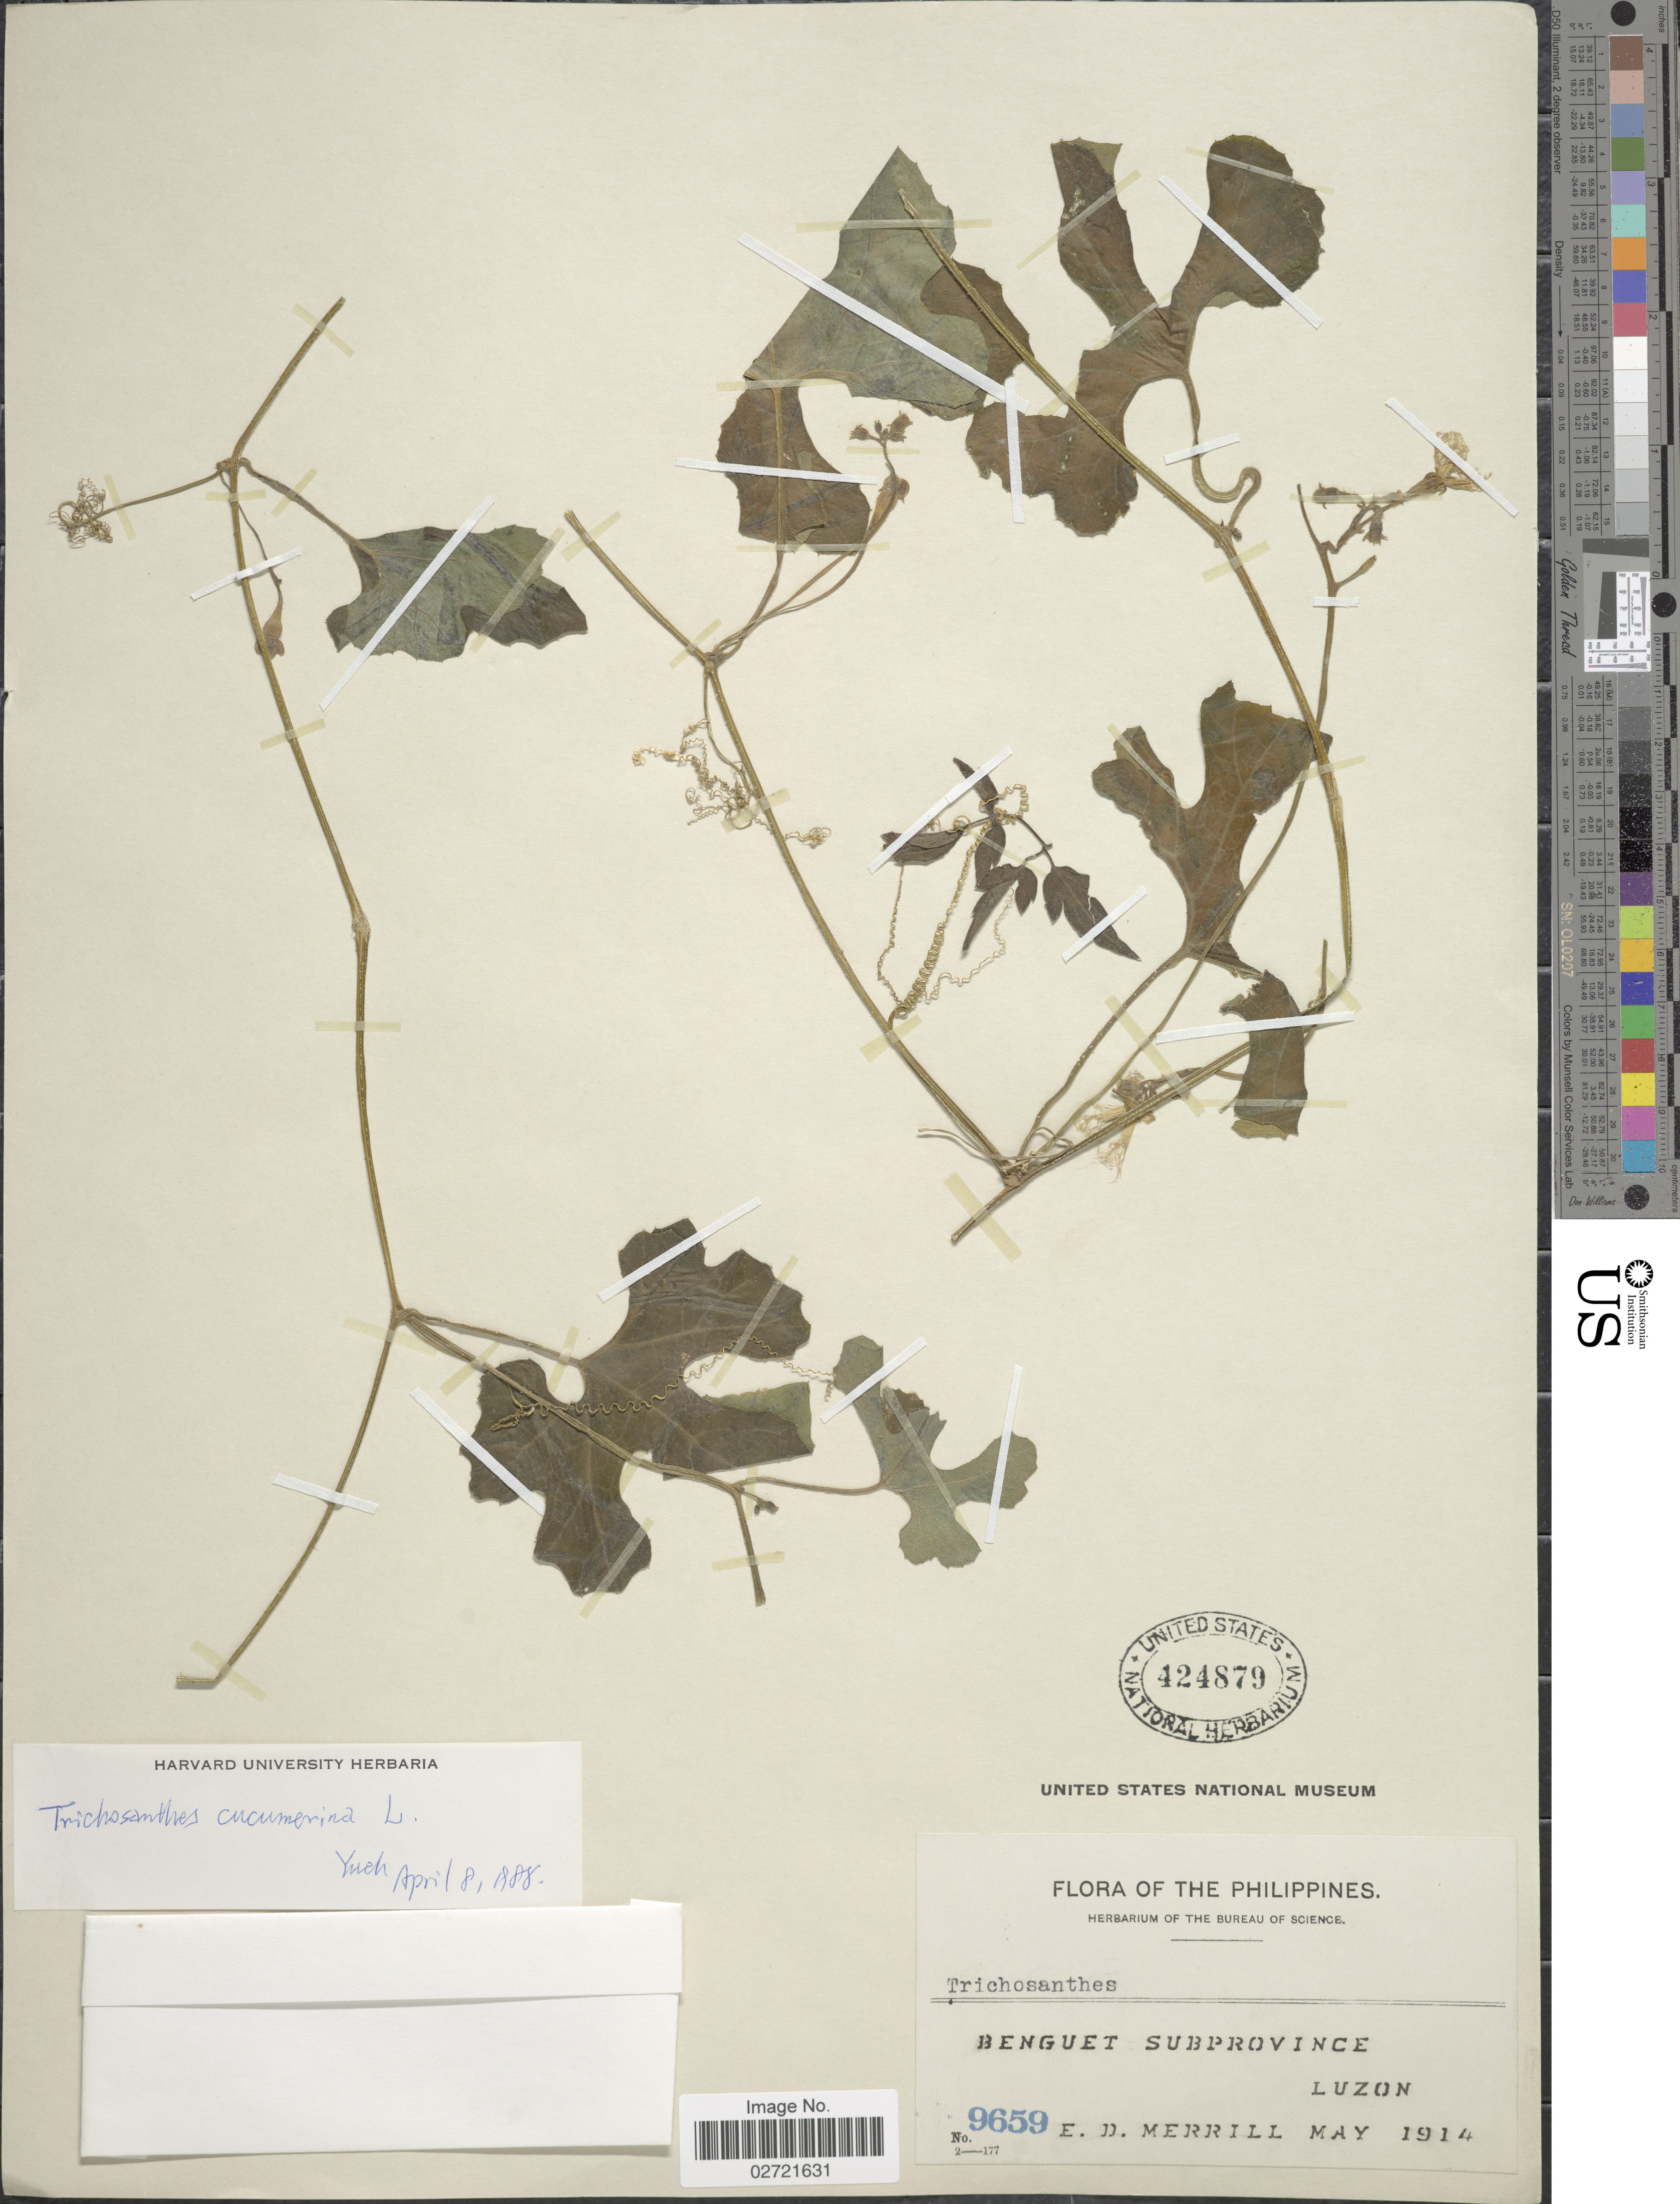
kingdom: Plantae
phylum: Tracheophyta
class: Magnoliopsida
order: Cucurbitales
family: Cucurbitaceae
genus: Trichosanthes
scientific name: Trichosanthes cucumerina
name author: L.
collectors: E. D. Merrill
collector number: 9659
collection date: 1914-05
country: Philippines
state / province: Cordillera (Administrative Region)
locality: Benguet Subprovince, Luzon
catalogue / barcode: US 424879